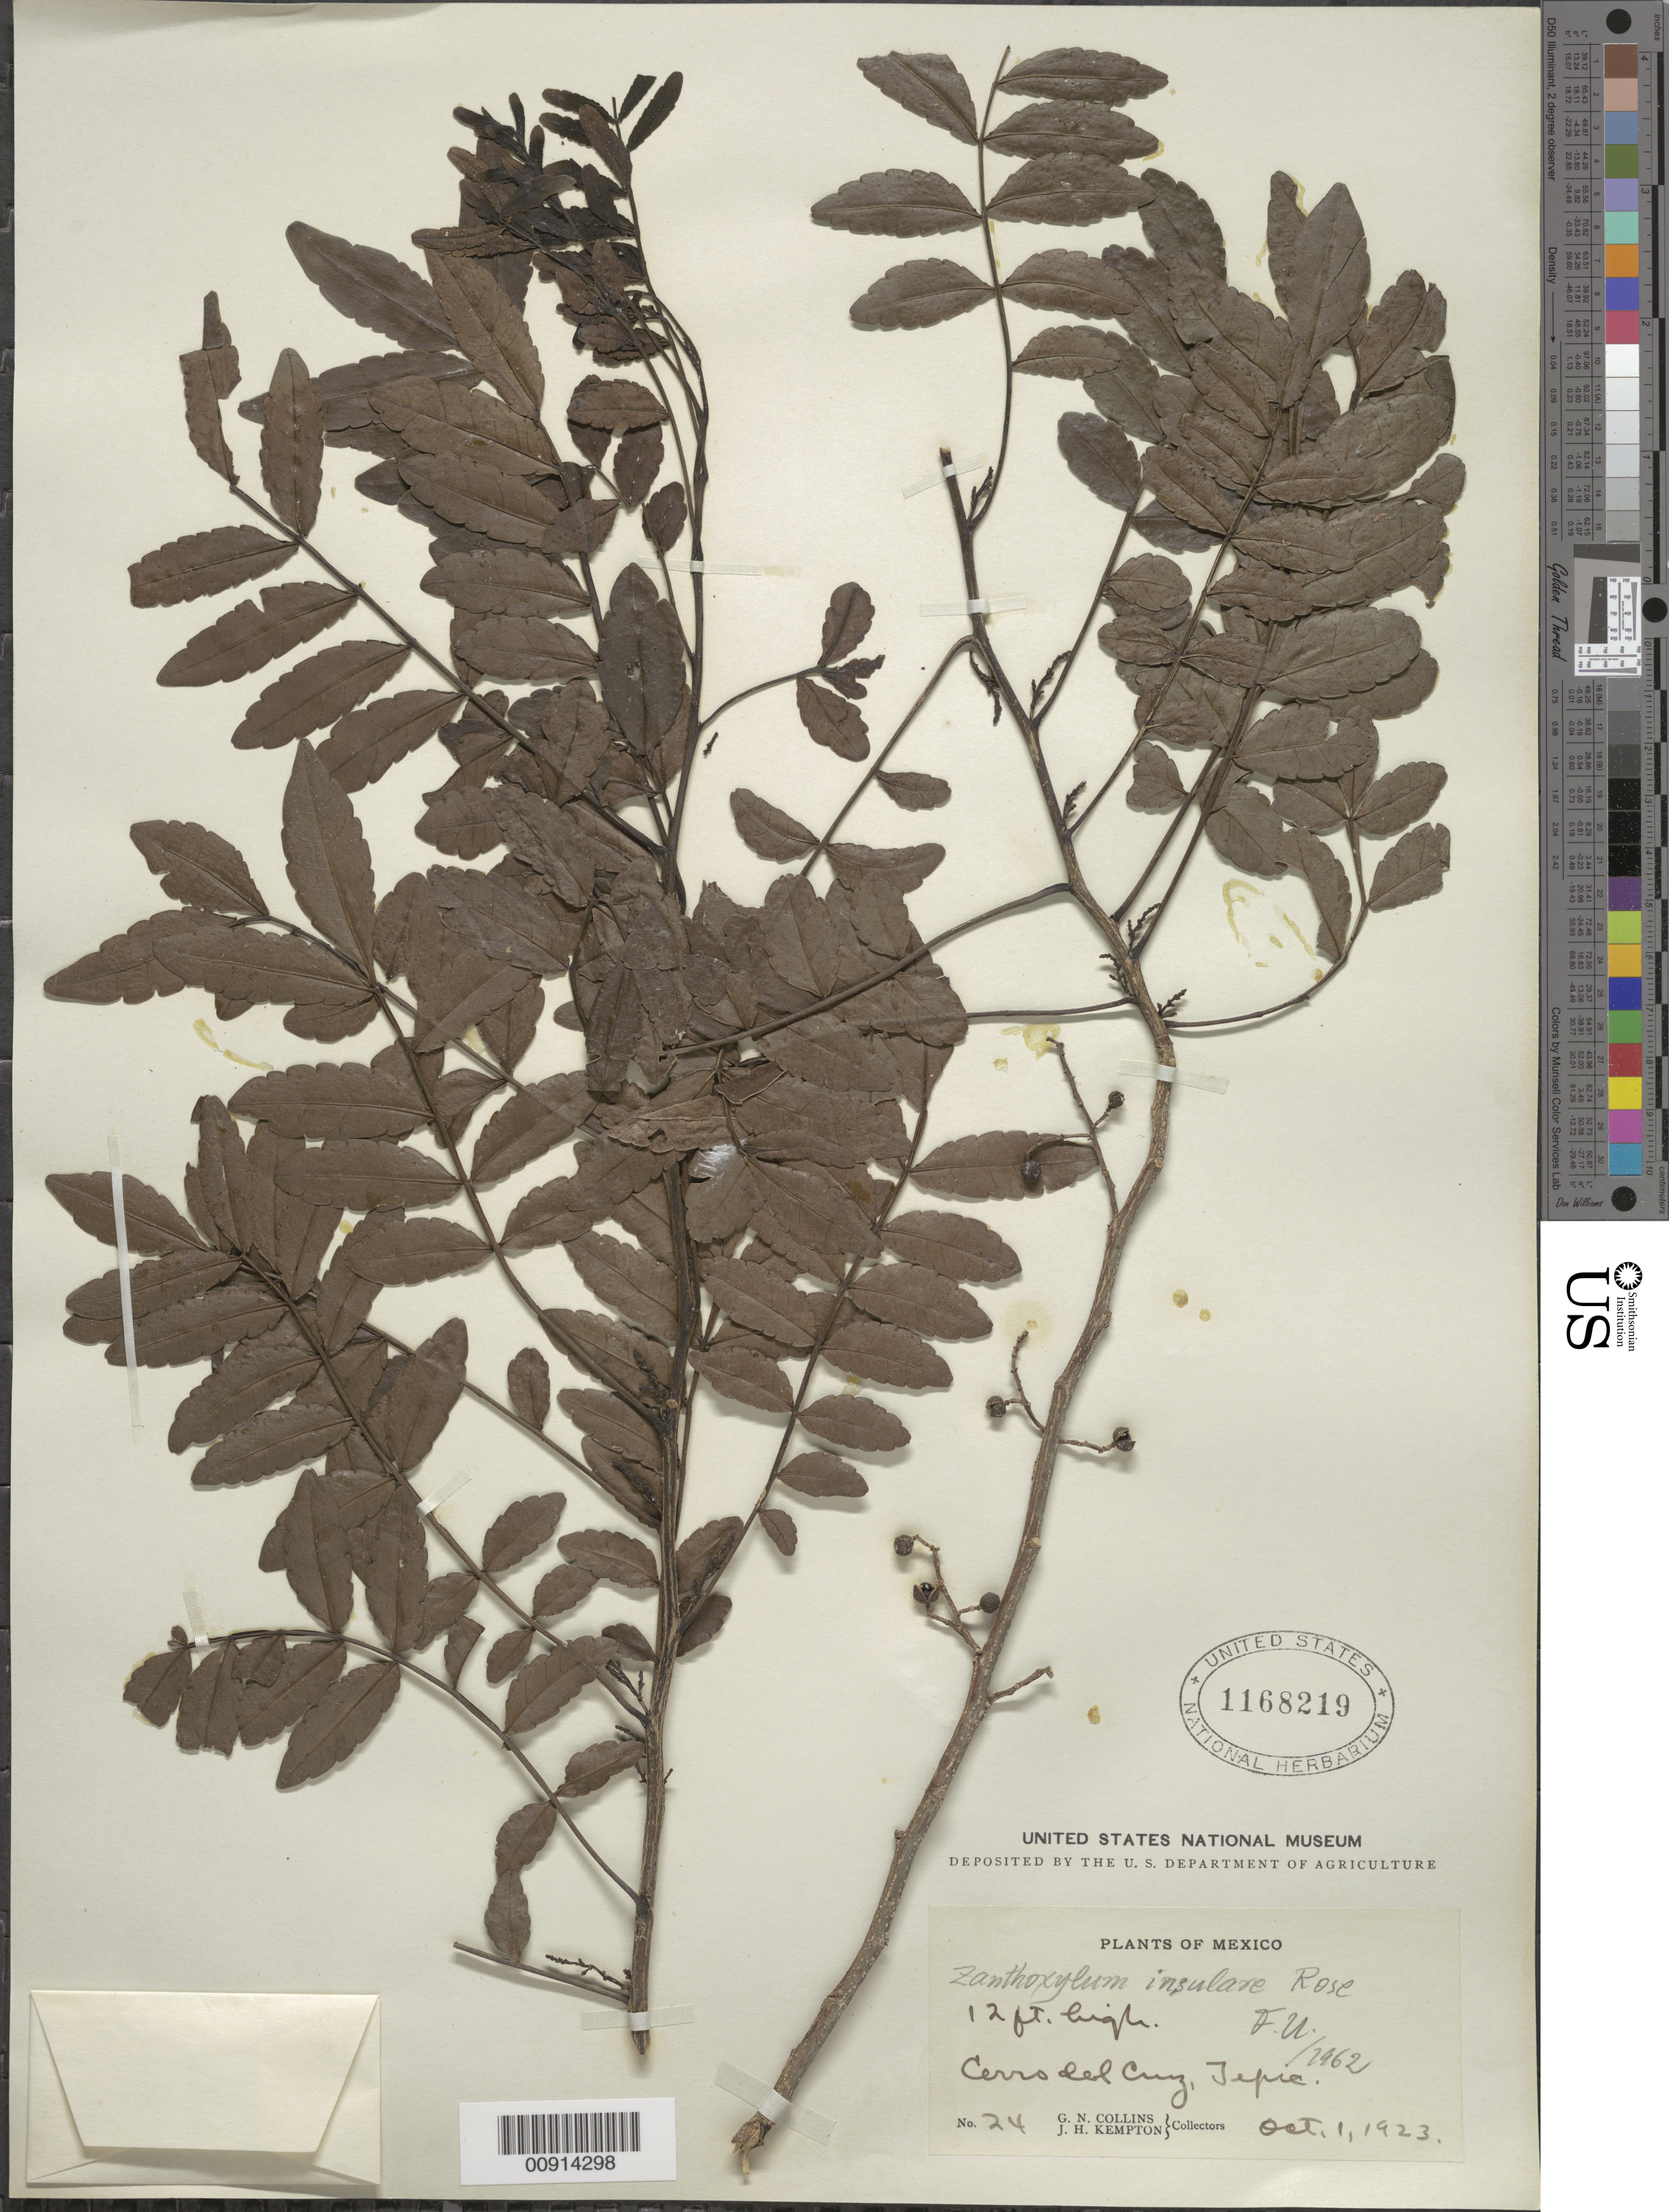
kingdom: Plantae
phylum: Tracheophyta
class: Magnoliopsida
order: Sapindales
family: Rutaceae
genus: Zanthoxylum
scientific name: Zanthoxylum insulare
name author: Rose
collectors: G. N. Collins & J. H. Kempton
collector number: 24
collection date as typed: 01 Oct 1923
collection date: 1923-10-01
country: Mexico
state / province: Nayarit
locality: Cerro del Cruz, Tepic.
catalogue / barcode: US 1168219